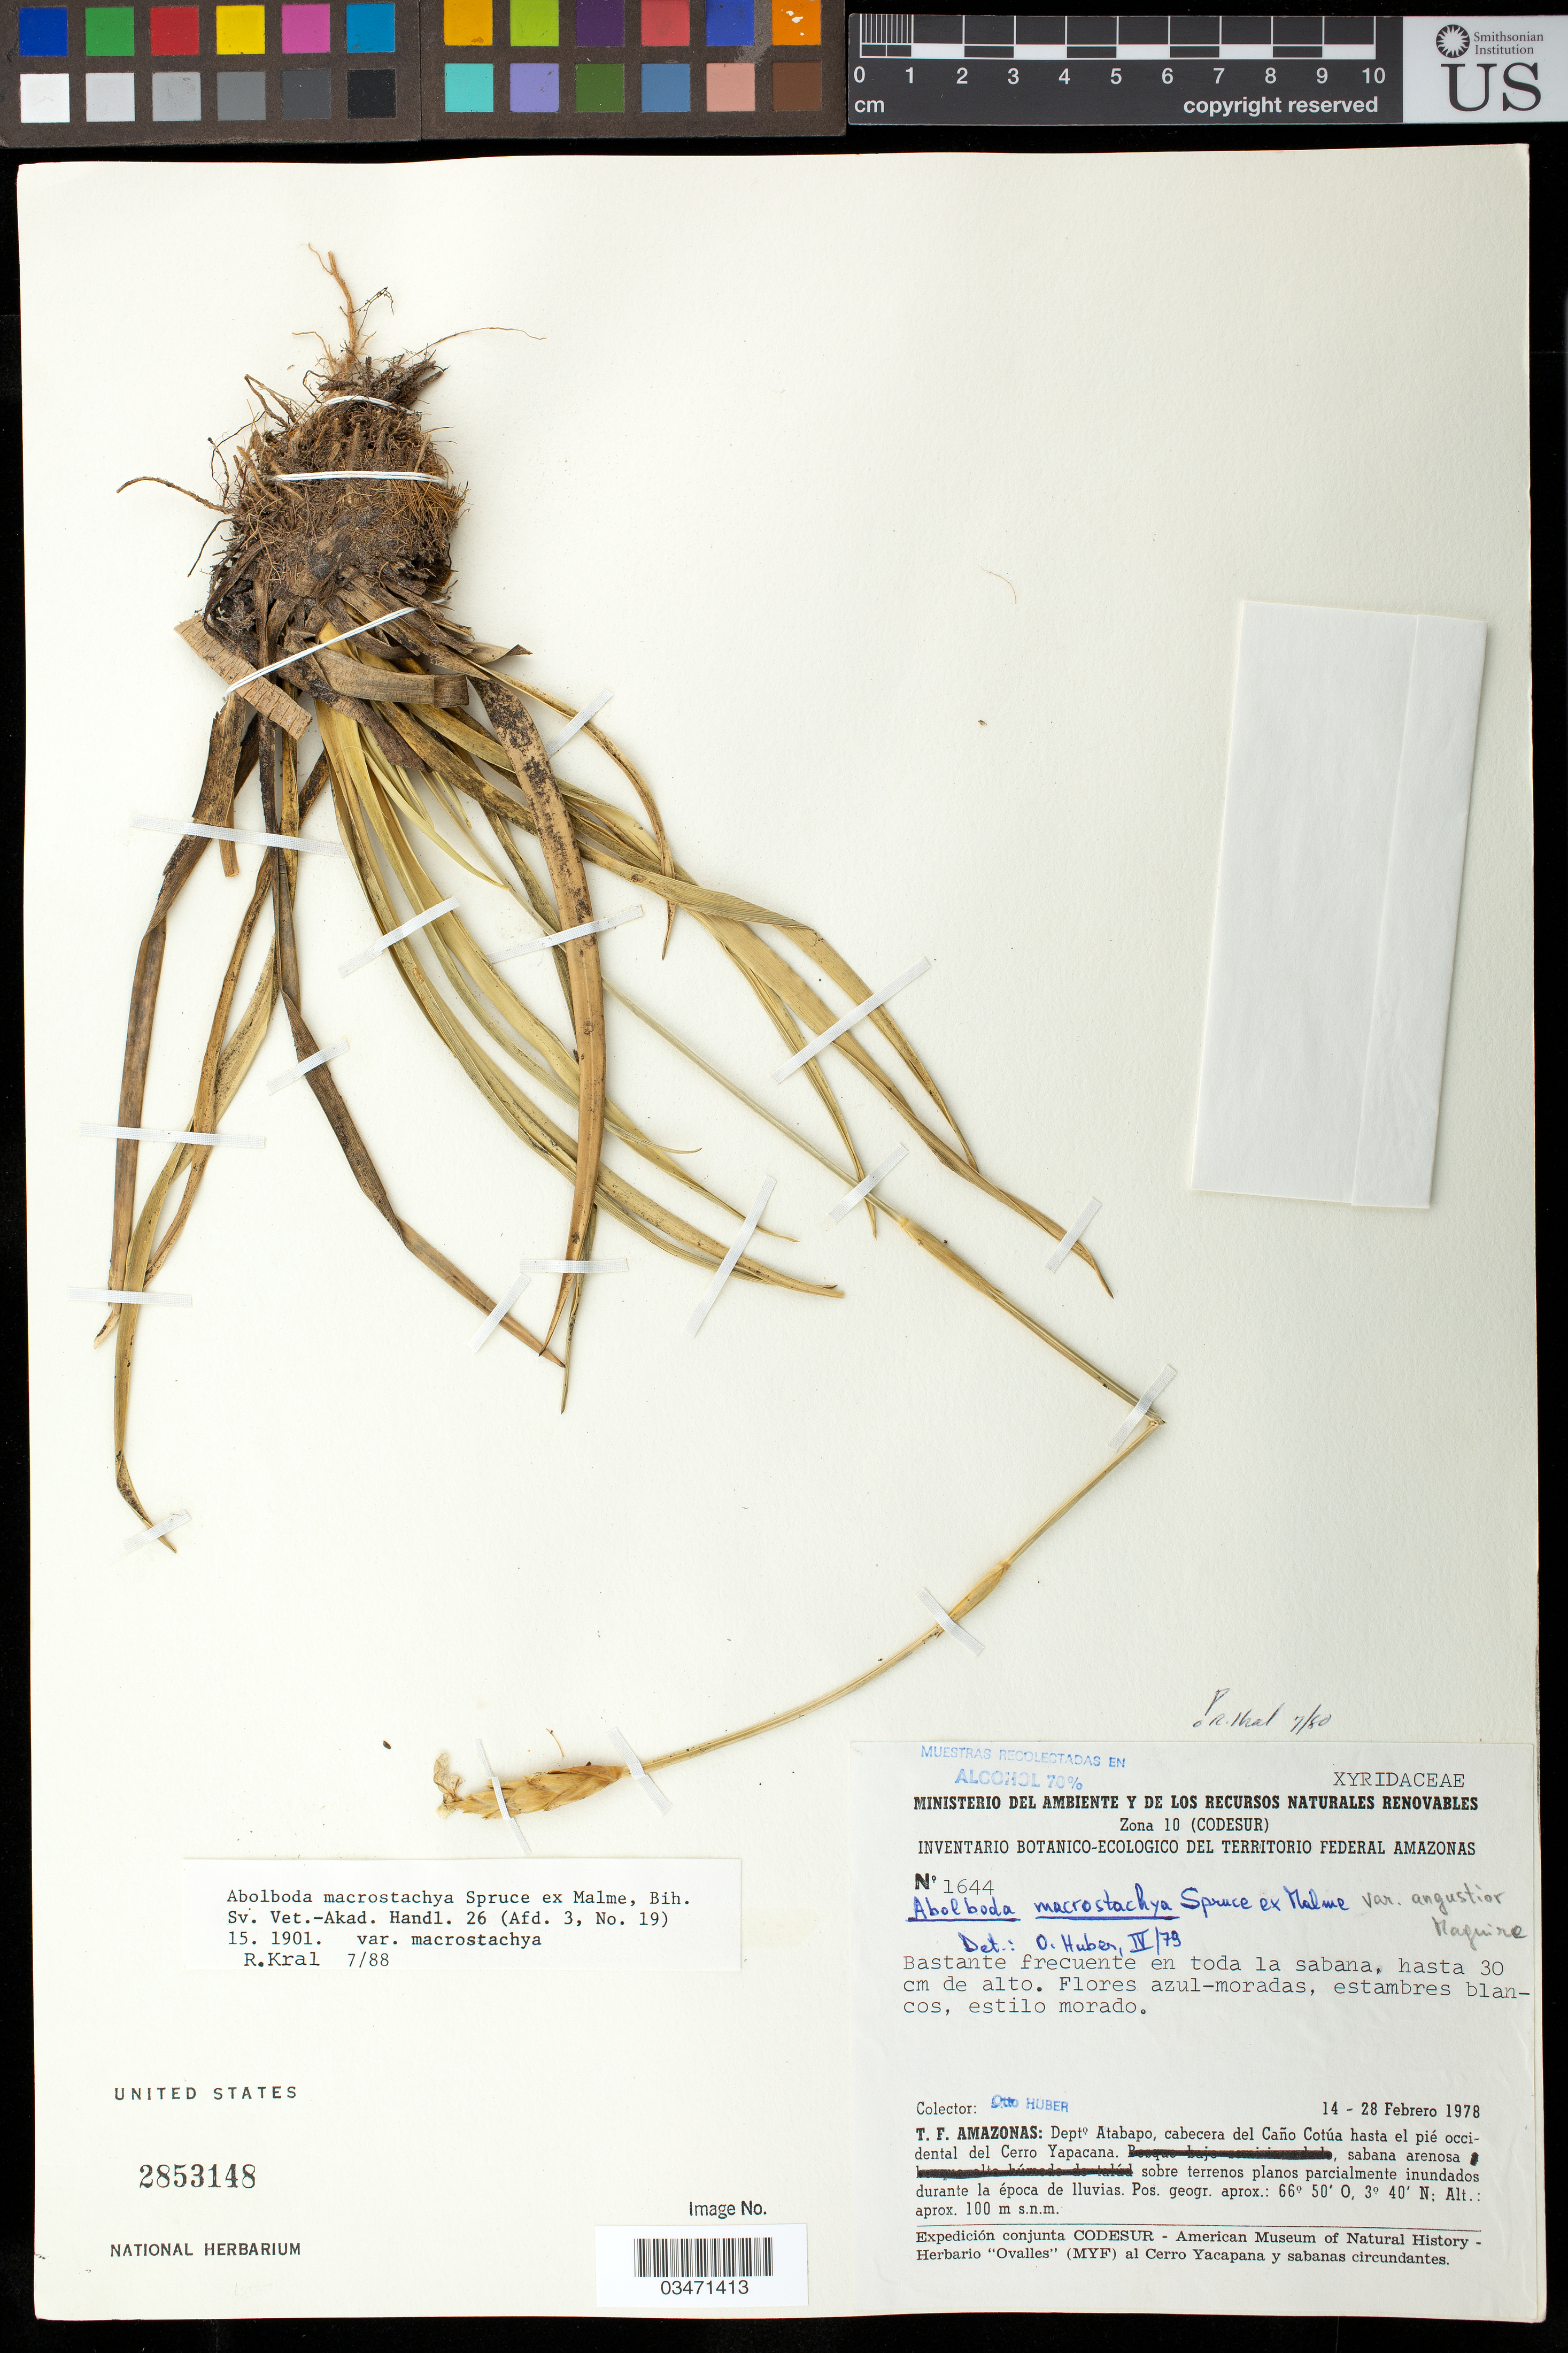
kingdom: Plantae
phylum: Tracheophyta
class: Liliopsida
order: Poales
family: Xyridaceae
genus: Abolboda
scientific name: Abolboda macrostachya var. macrostachya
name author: Spruce ex Malme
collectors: O. Huber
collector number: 1644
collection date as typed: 14-Feb-78 to 28-Feb-78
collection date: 1978-02-14/1978-02-28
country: Venezuela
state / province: Amazonas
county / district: Atabapo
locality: Caño Cotúa hasta el pié occidental del Cerro Yapacána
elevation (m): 100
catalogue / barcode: US 2853148